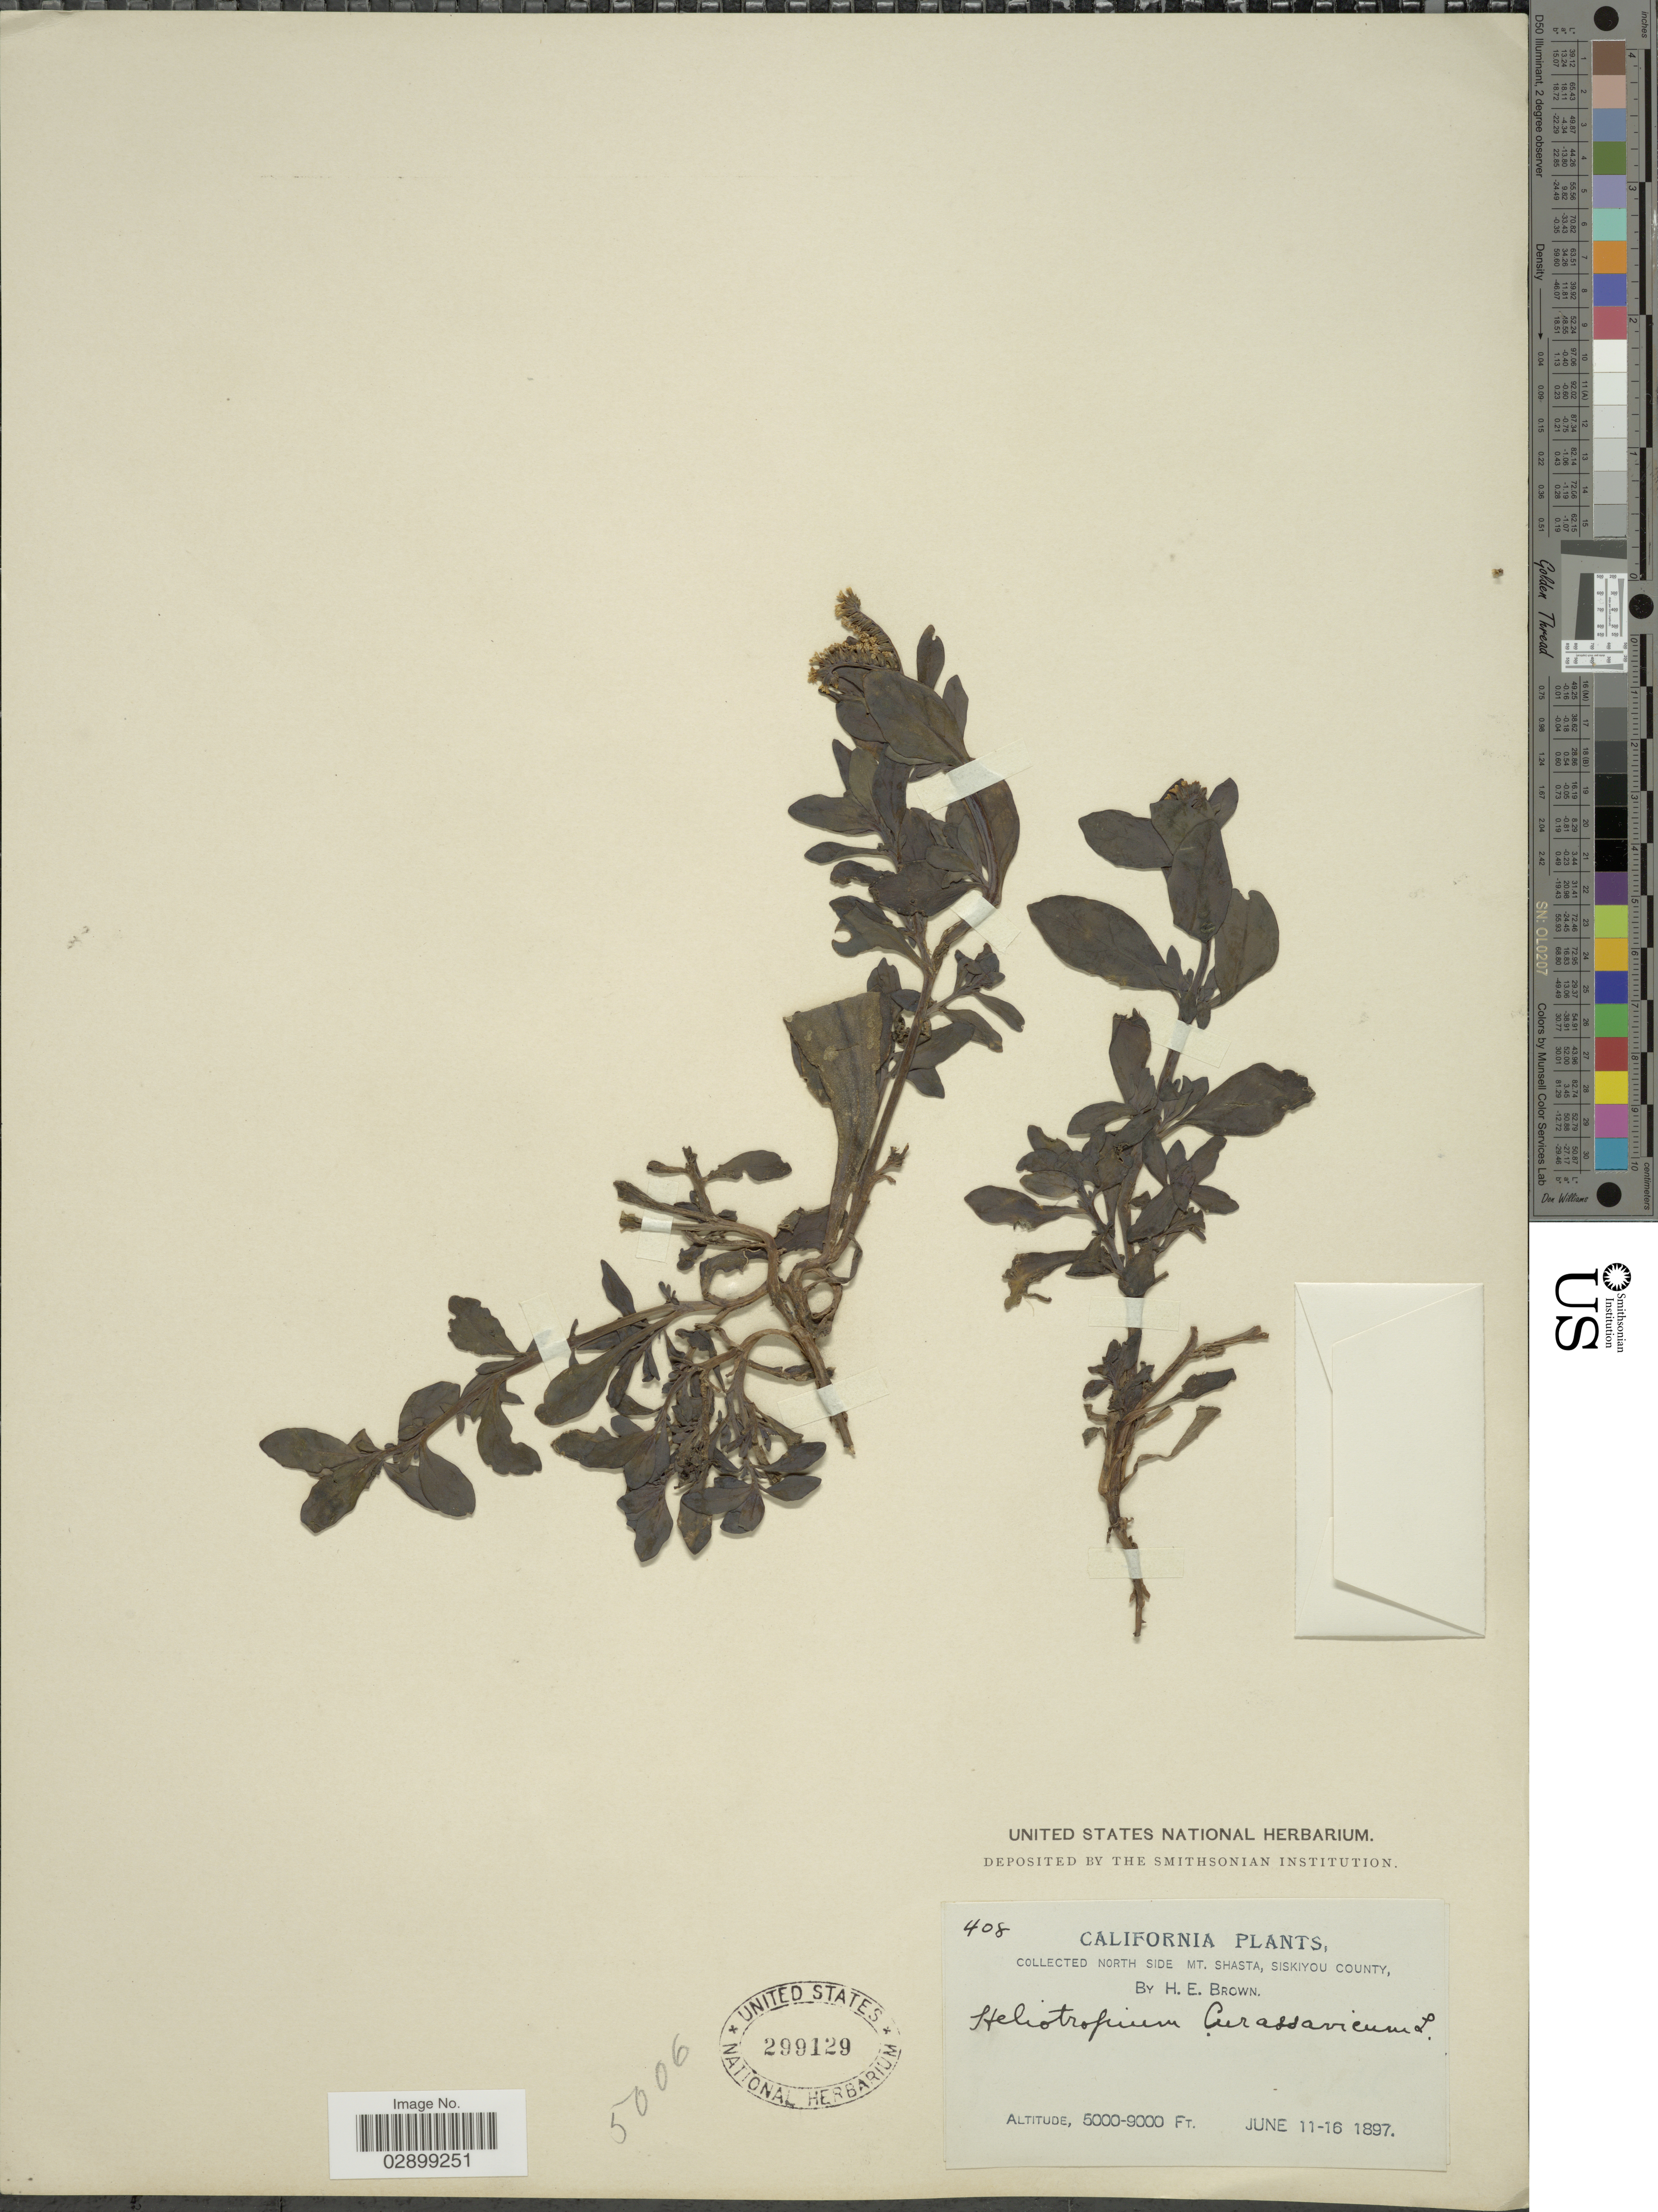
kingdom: Plantae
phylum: Tracheophyta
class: Magnoliopsida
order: Boraginales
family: Heliotropiaceae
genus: Heliotropium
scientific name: Heliotropium curassavicum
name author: L.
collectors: H. E. Brown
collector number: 408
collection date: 1897-06-11/1897-06-16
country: United States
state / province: California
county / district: Siskiyou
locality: North side Mt. Shasta, Siskiyou County.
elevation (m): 1524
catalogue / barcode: US 299129